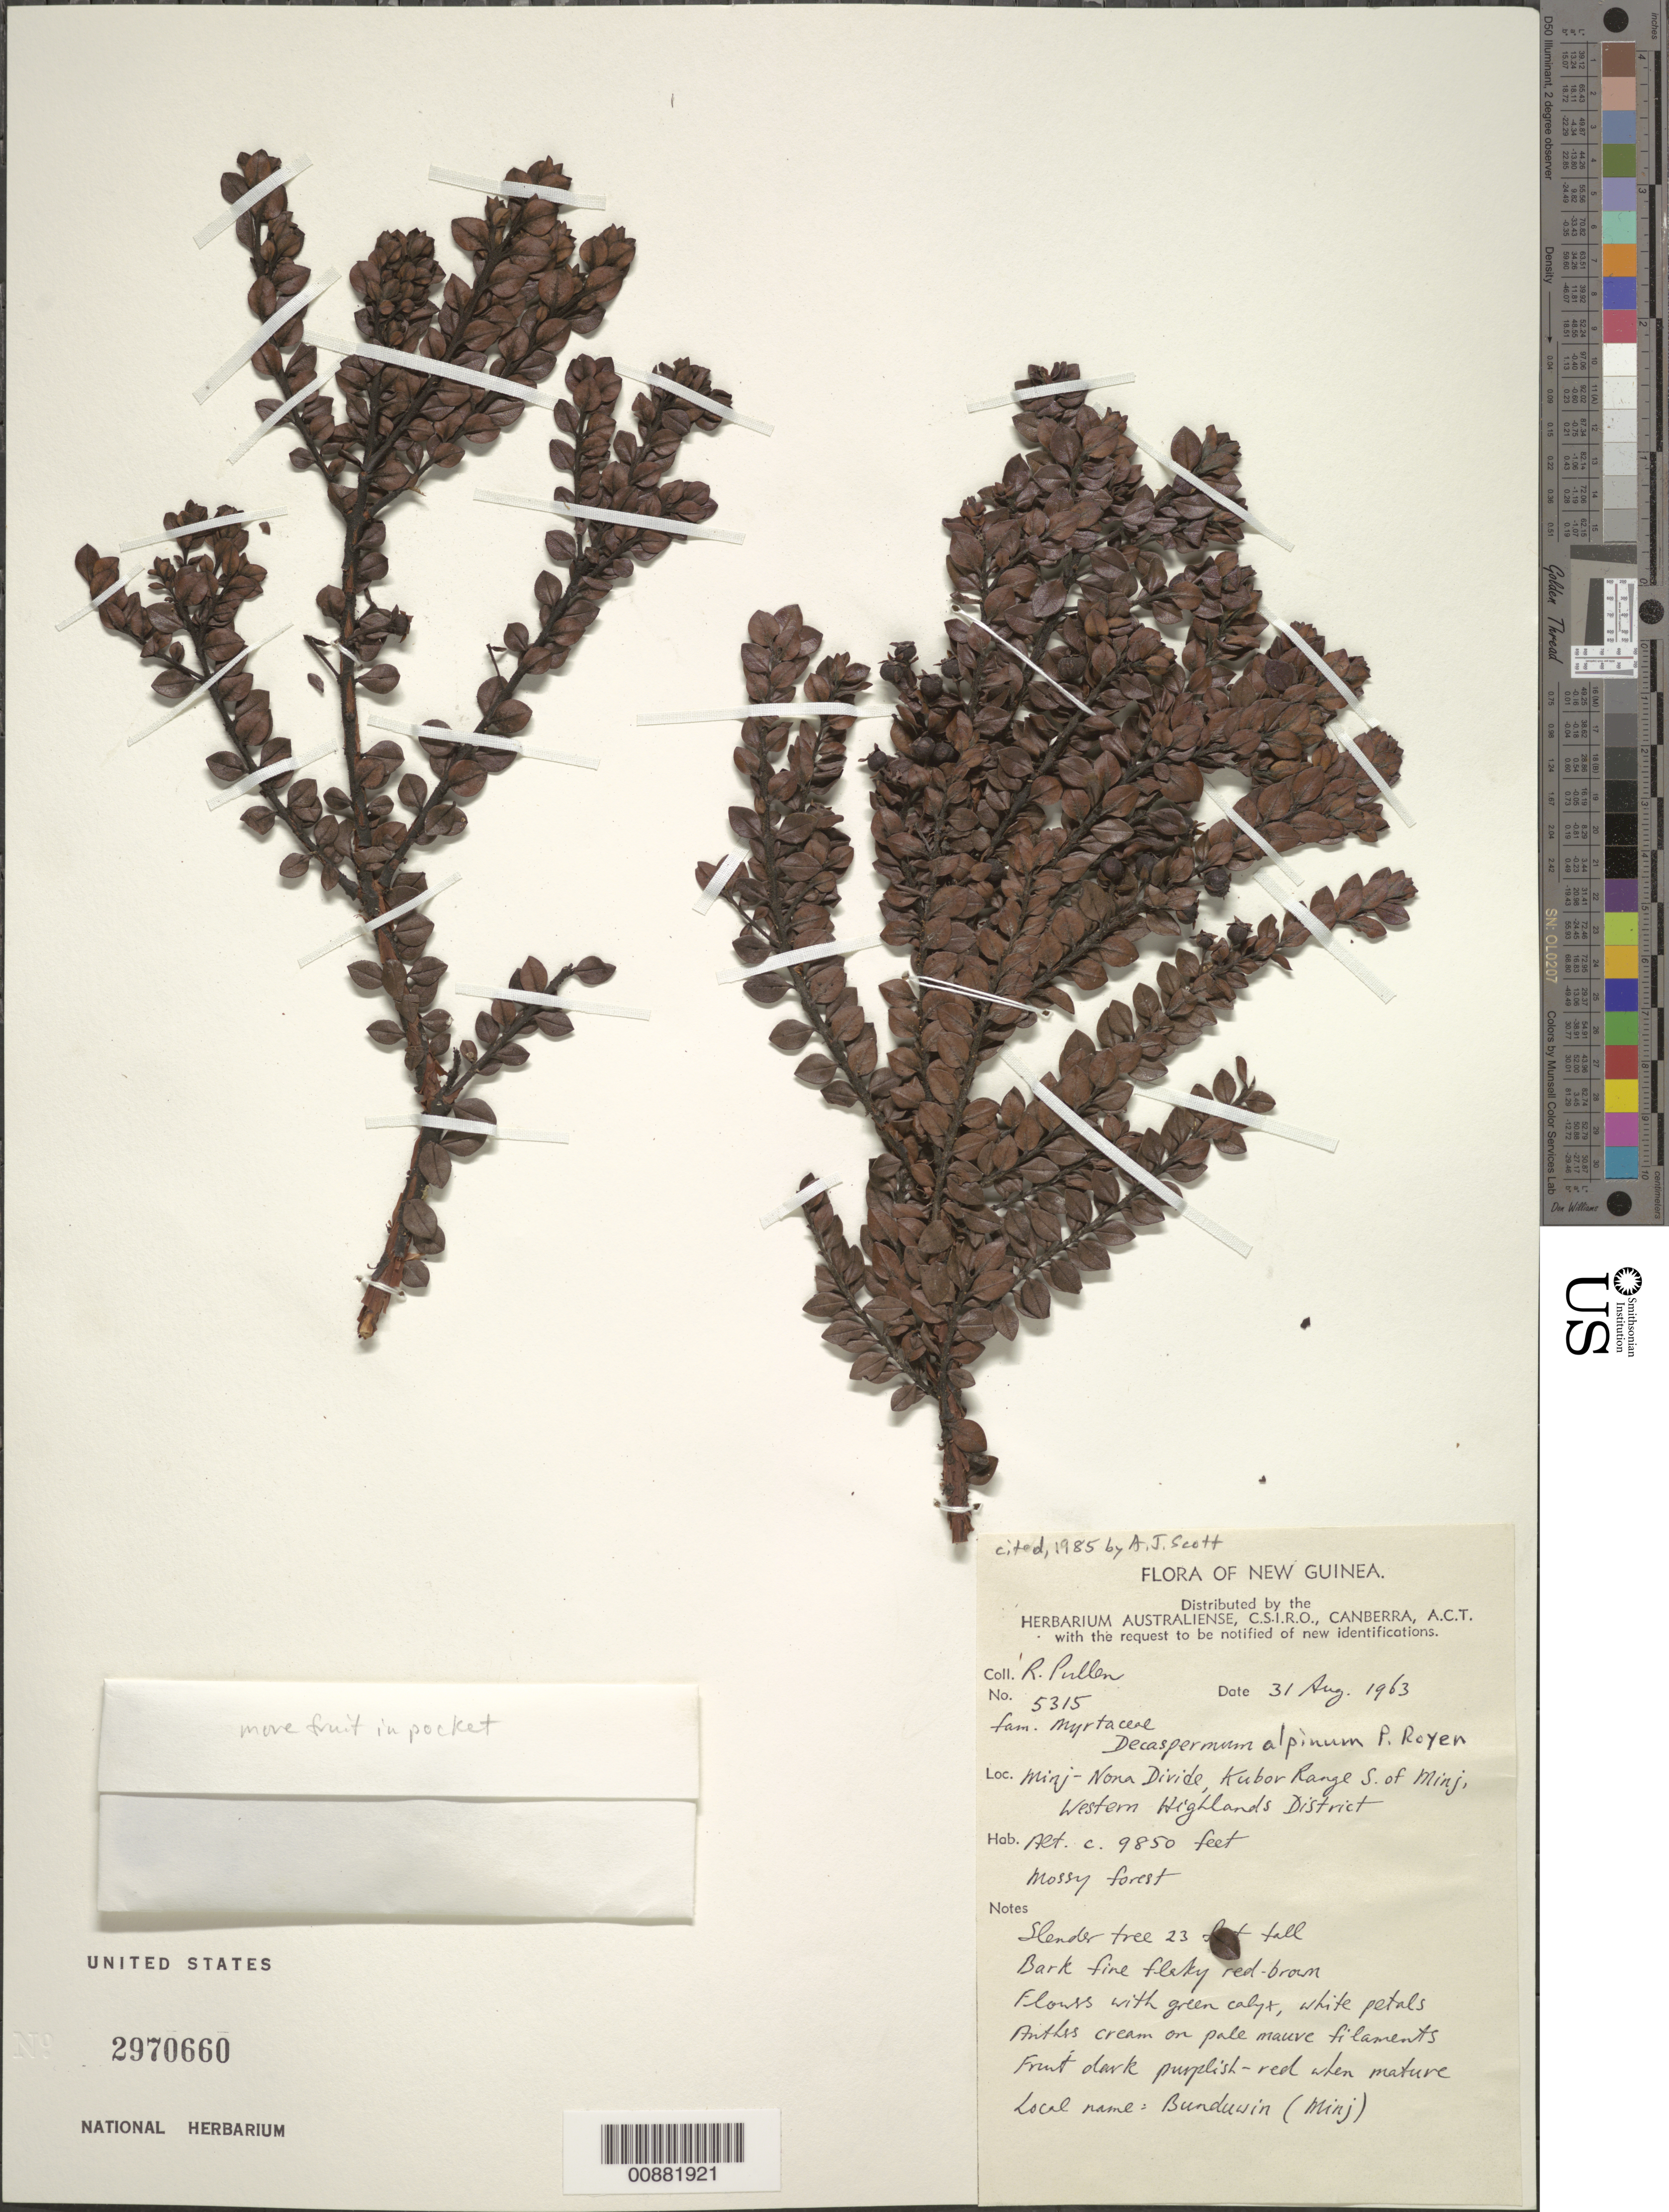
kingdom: Plantae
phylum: Tracheophyta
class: Magnoliopsida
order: Myrtales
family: Myrtaceae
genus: Decaspermum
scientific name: Decaspermum alpinum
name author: P. Royen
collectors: R. Pullen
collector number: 5315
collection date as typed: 31 Aug 1963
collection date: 1963-08-31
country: Papua New Guinea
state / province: Western Highlands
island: New Guinea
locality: Mini-Nona Dvide, Kubor Range, S. of Mini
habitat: Mossy Forest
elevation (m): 3002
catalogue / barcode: US 2970660